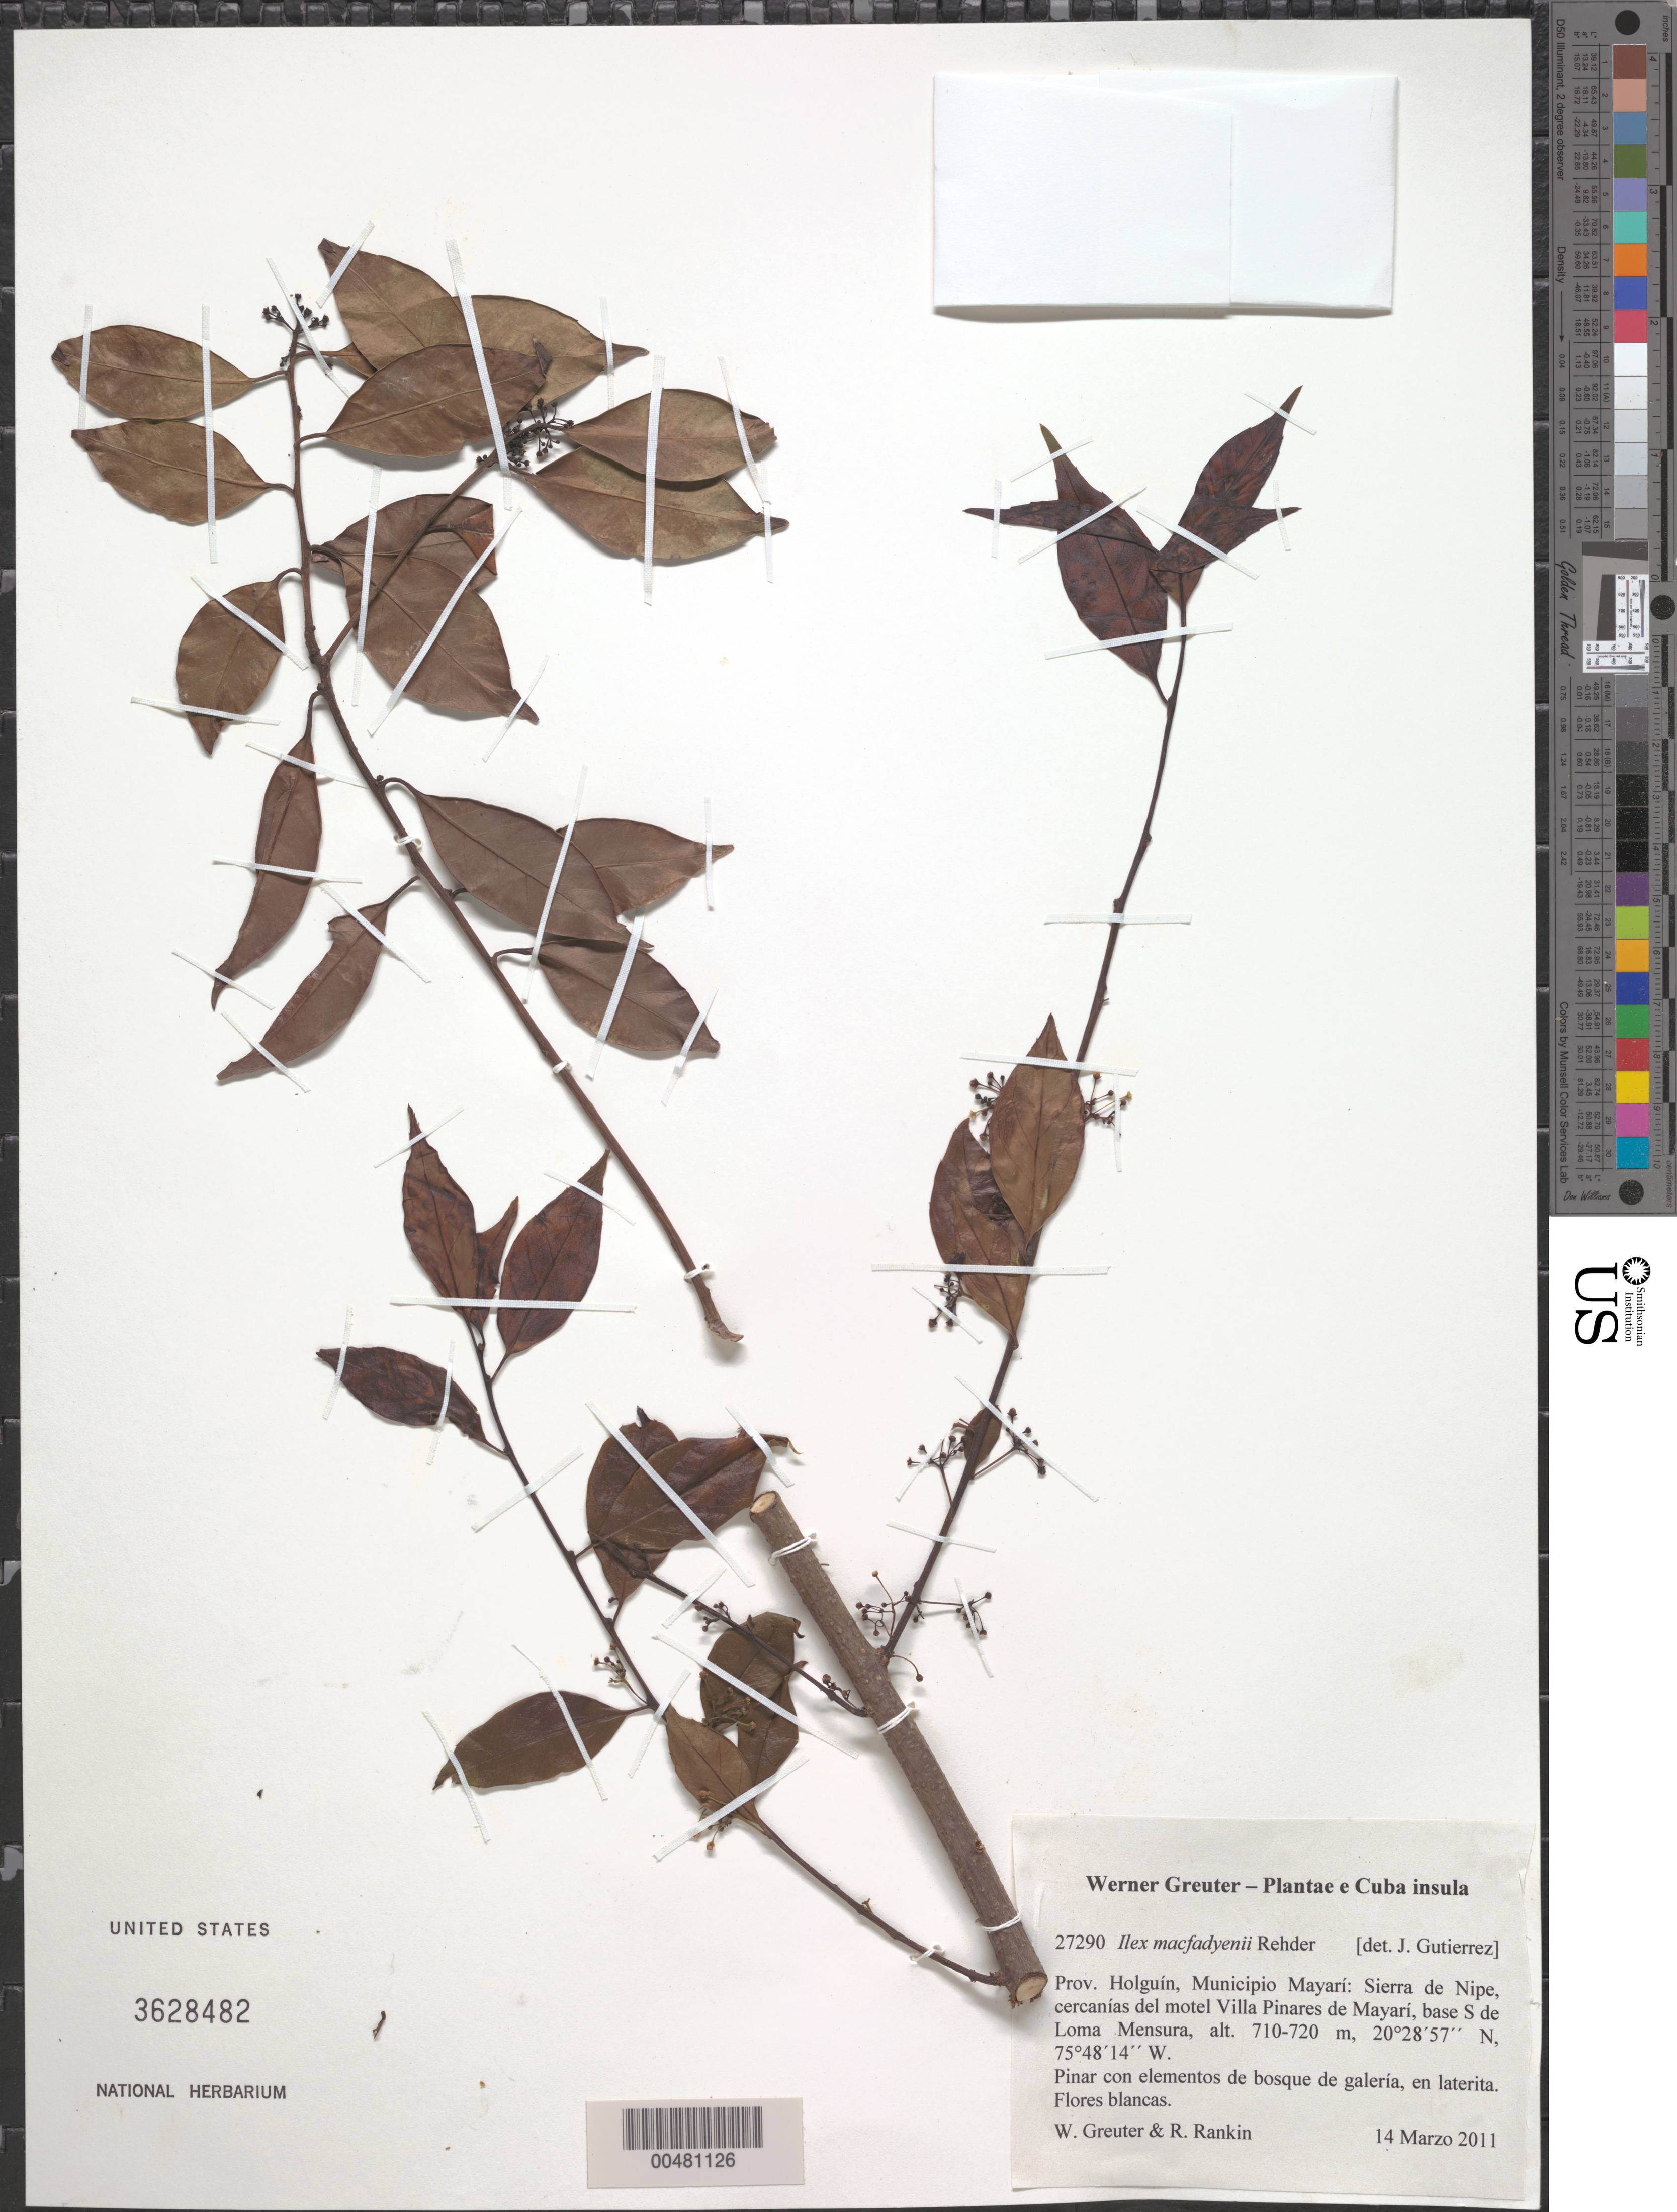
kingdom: Plantae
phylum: Tracheophyta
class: Magnoliopsida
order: Aquifoliales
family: Aquifoliaceae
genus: Ilex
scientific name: Ilex macfadyenii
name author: Rehder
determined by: Gutierrez, J.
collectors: W. R. Greuter & R. Rankin Rodriguez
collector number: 27290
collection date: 2011-03-14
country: Cuba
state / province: Holguin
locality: Mun. Mayarí, Sierra de Nipe, cercanías motel Villa Pinares de Mayarí, base S de Loma Mensura.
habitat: Pinar con elementos de bosque de galería, en laterita.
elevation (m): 710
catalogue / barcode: US 3628482